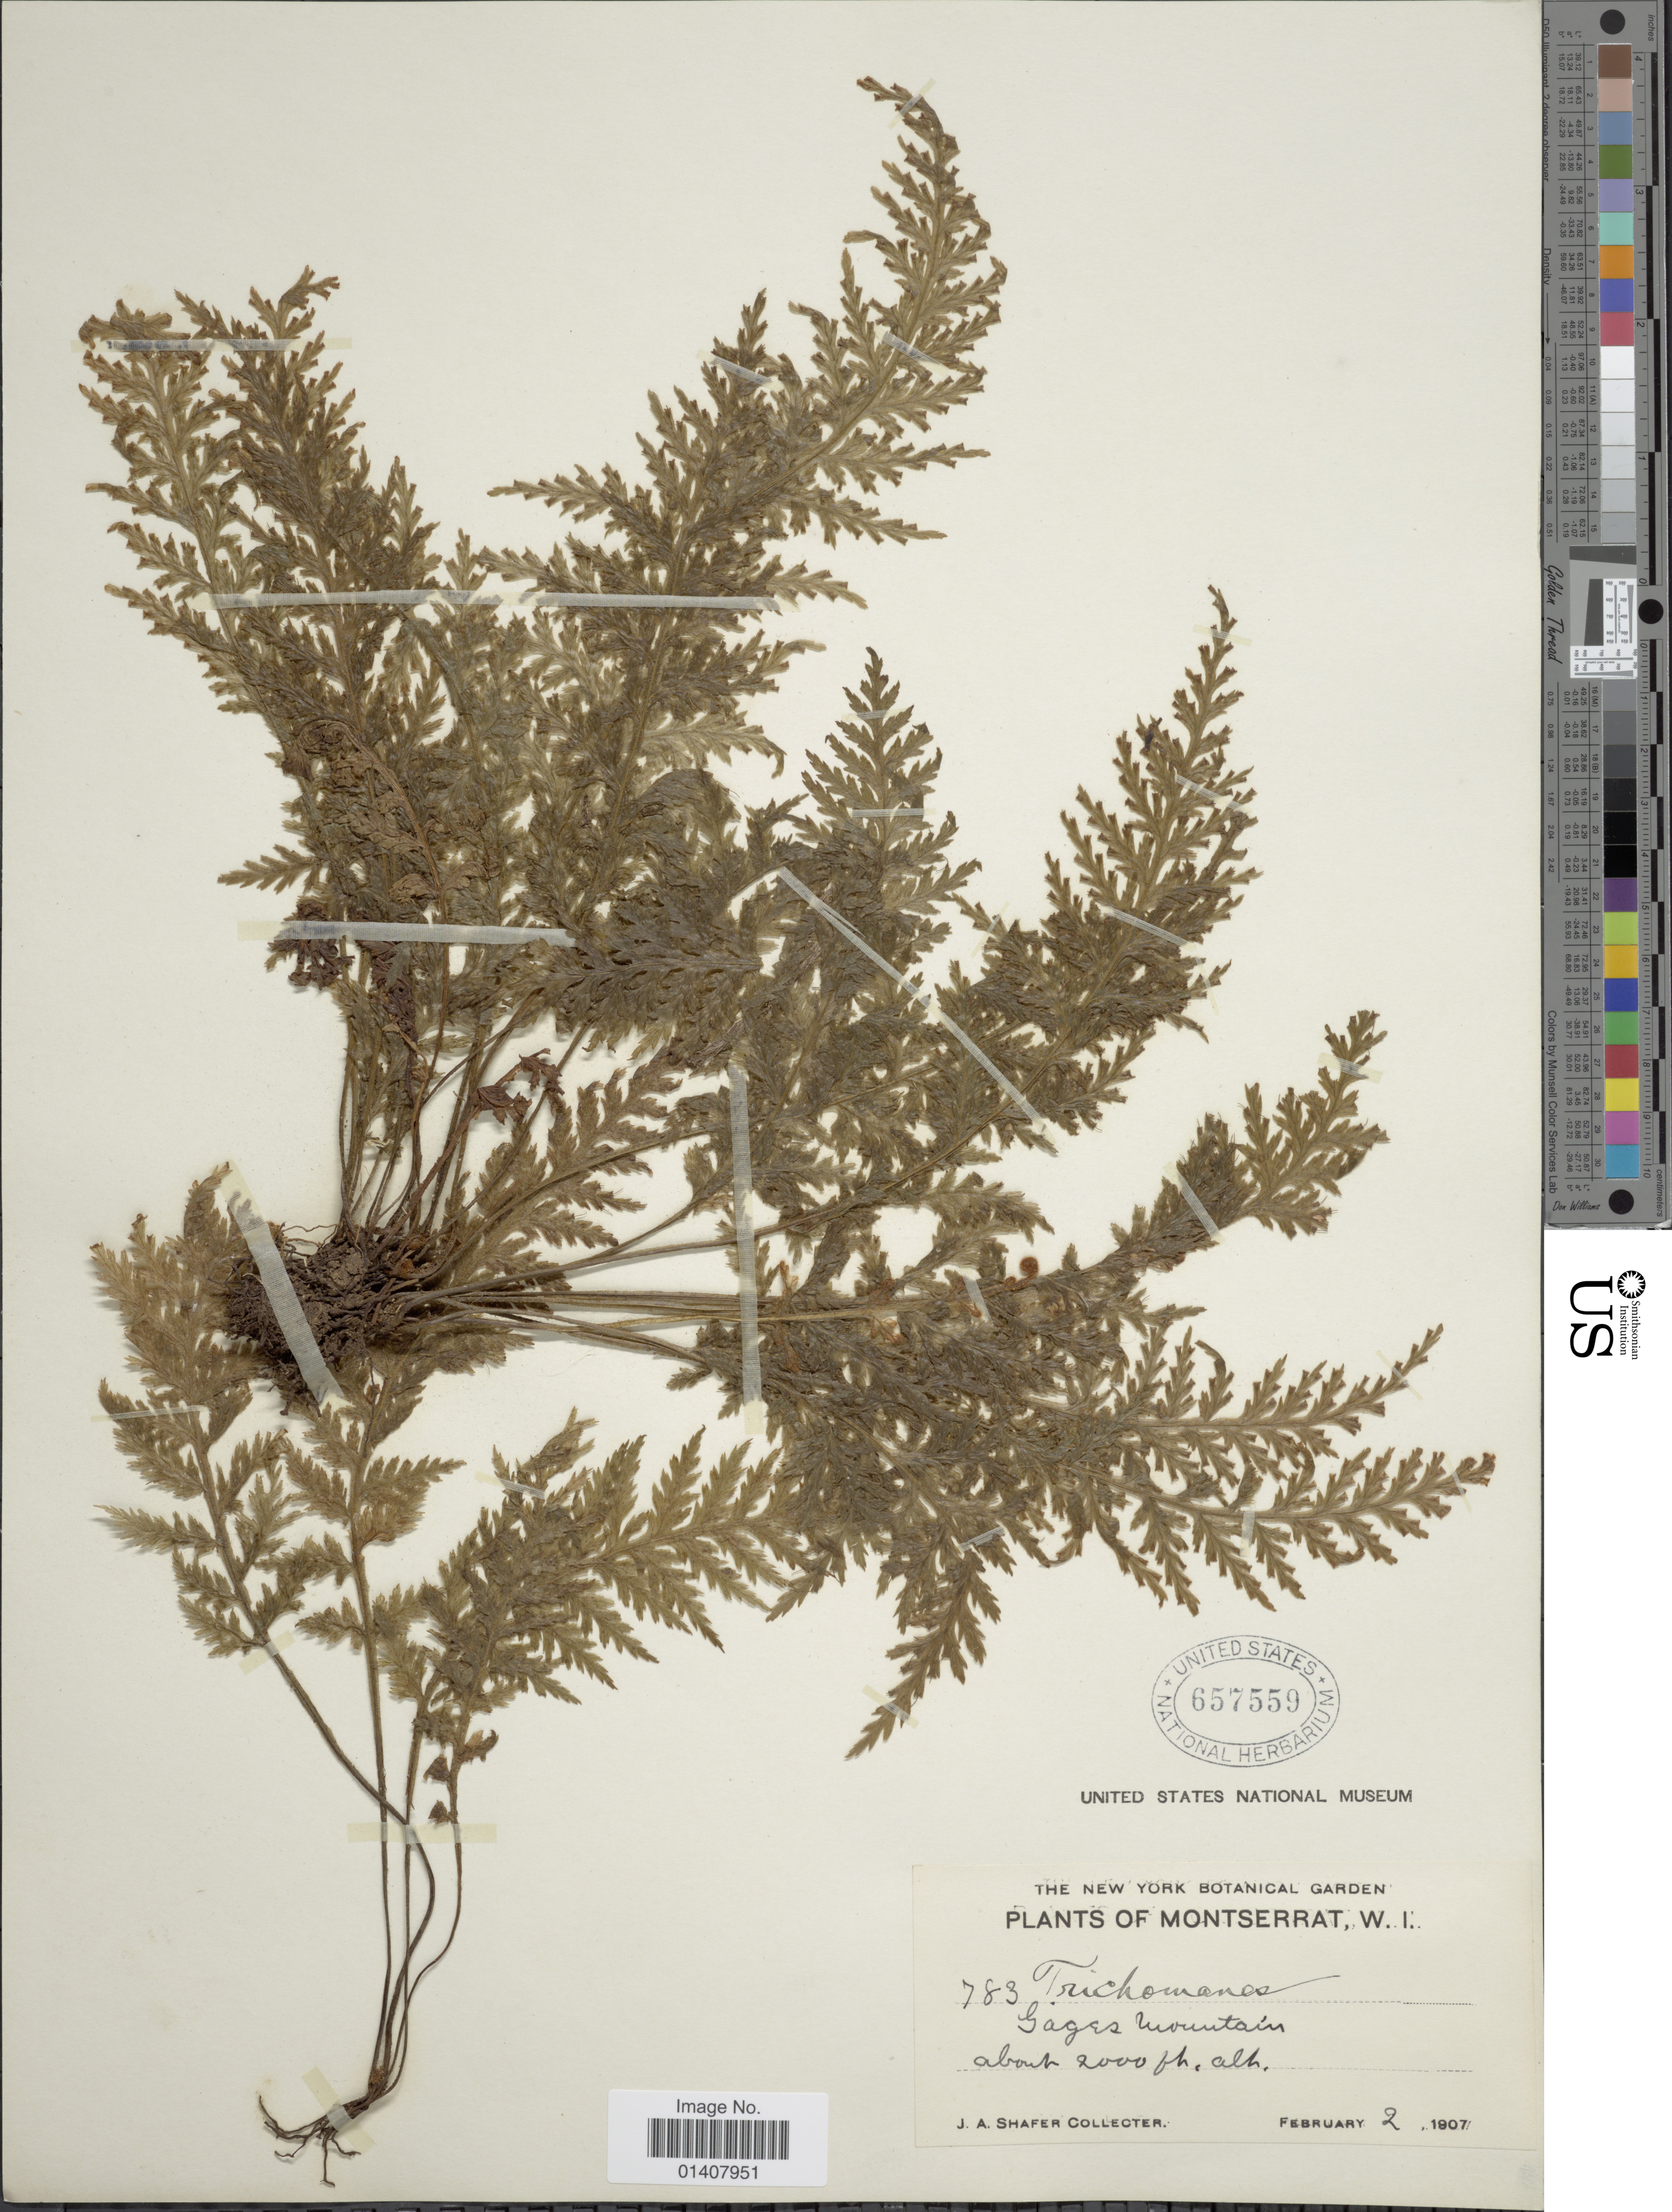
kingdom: Plantae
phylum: Tracheophyta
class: Polypodiopsida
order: Hymenophyllales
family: Hymenophyllaceae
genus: Trichomanes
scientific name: Trichomanes alatum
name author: Sw.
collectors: J. A. Shafer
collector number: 783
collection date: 1907-02-02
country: Montserrat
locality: Montserrat, W.I., Gages mountain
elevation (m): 610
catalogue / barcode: US 657559